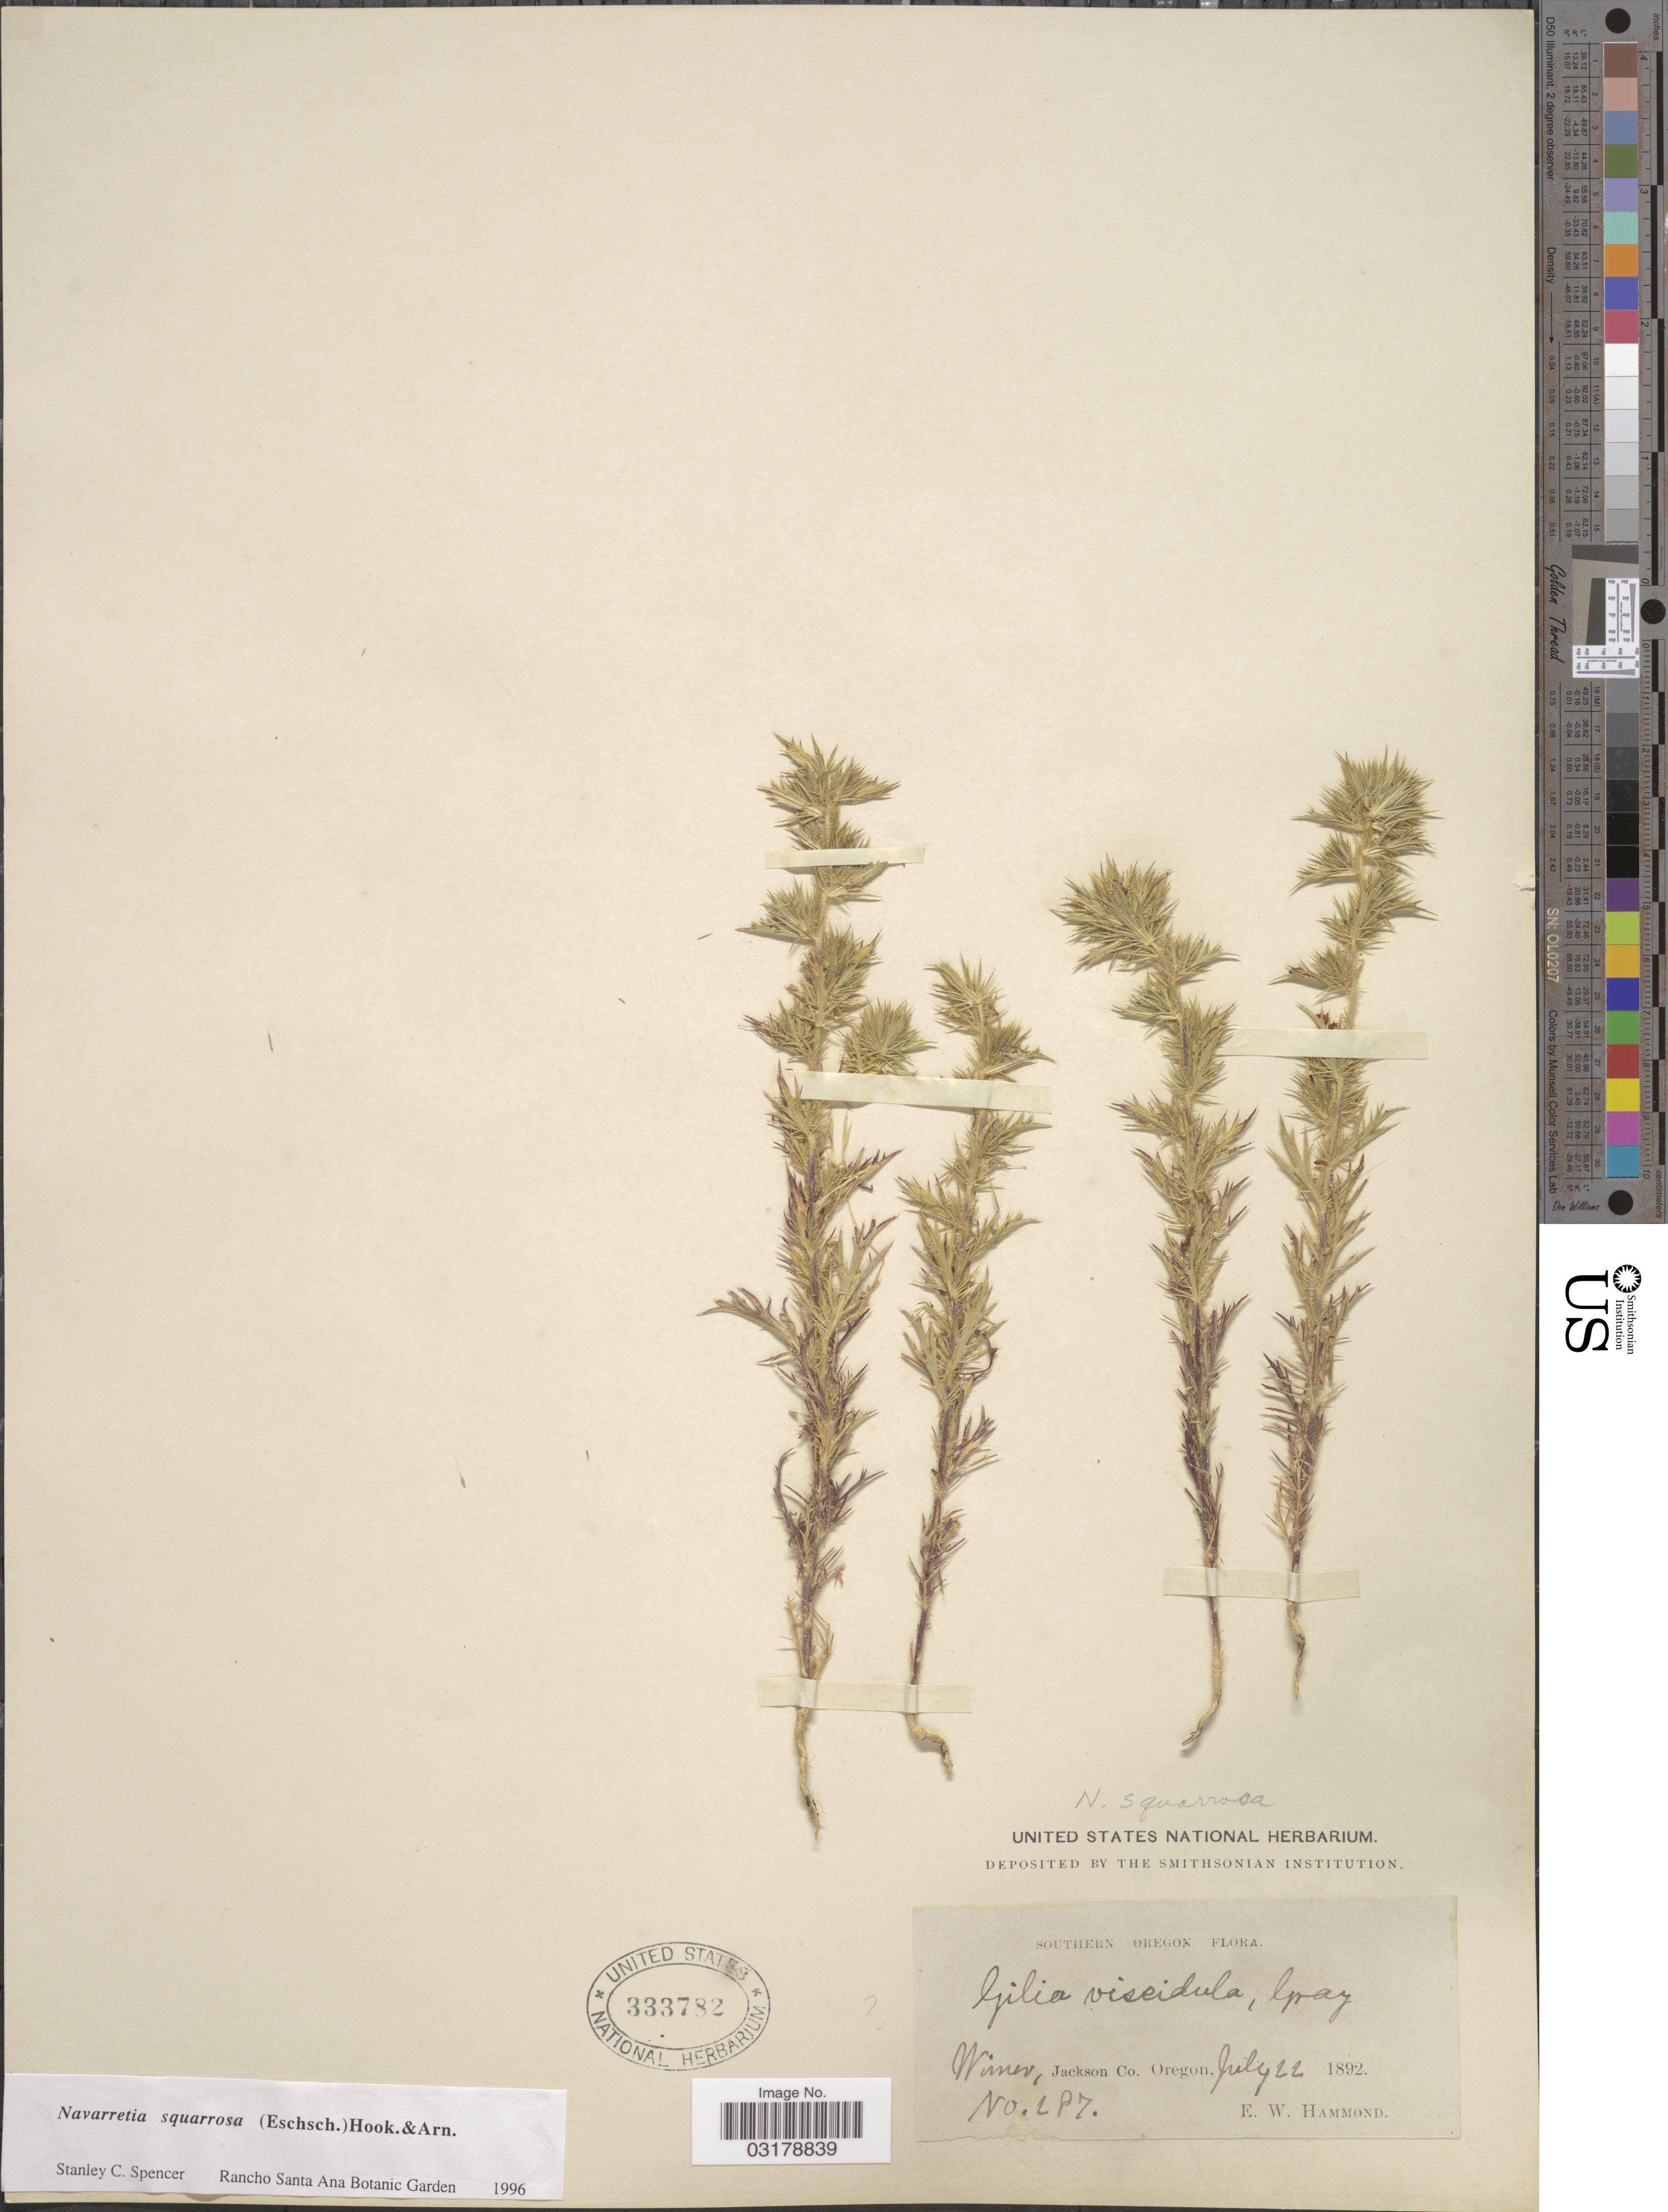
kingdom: Plantae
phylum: Tracheophyta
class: Magnoliopsida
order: Ericales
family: Polemoniaceae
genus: Navarretia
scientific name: Navarretia squarrosa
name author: (Eschsch.) Hook. & Arn.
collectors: E. Hammond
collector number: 287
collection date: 1892-07-22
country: United States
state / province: Oregon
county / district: Jackson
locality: Southern Oregon. Wimer, Jackson Co.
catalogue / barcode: US 333782